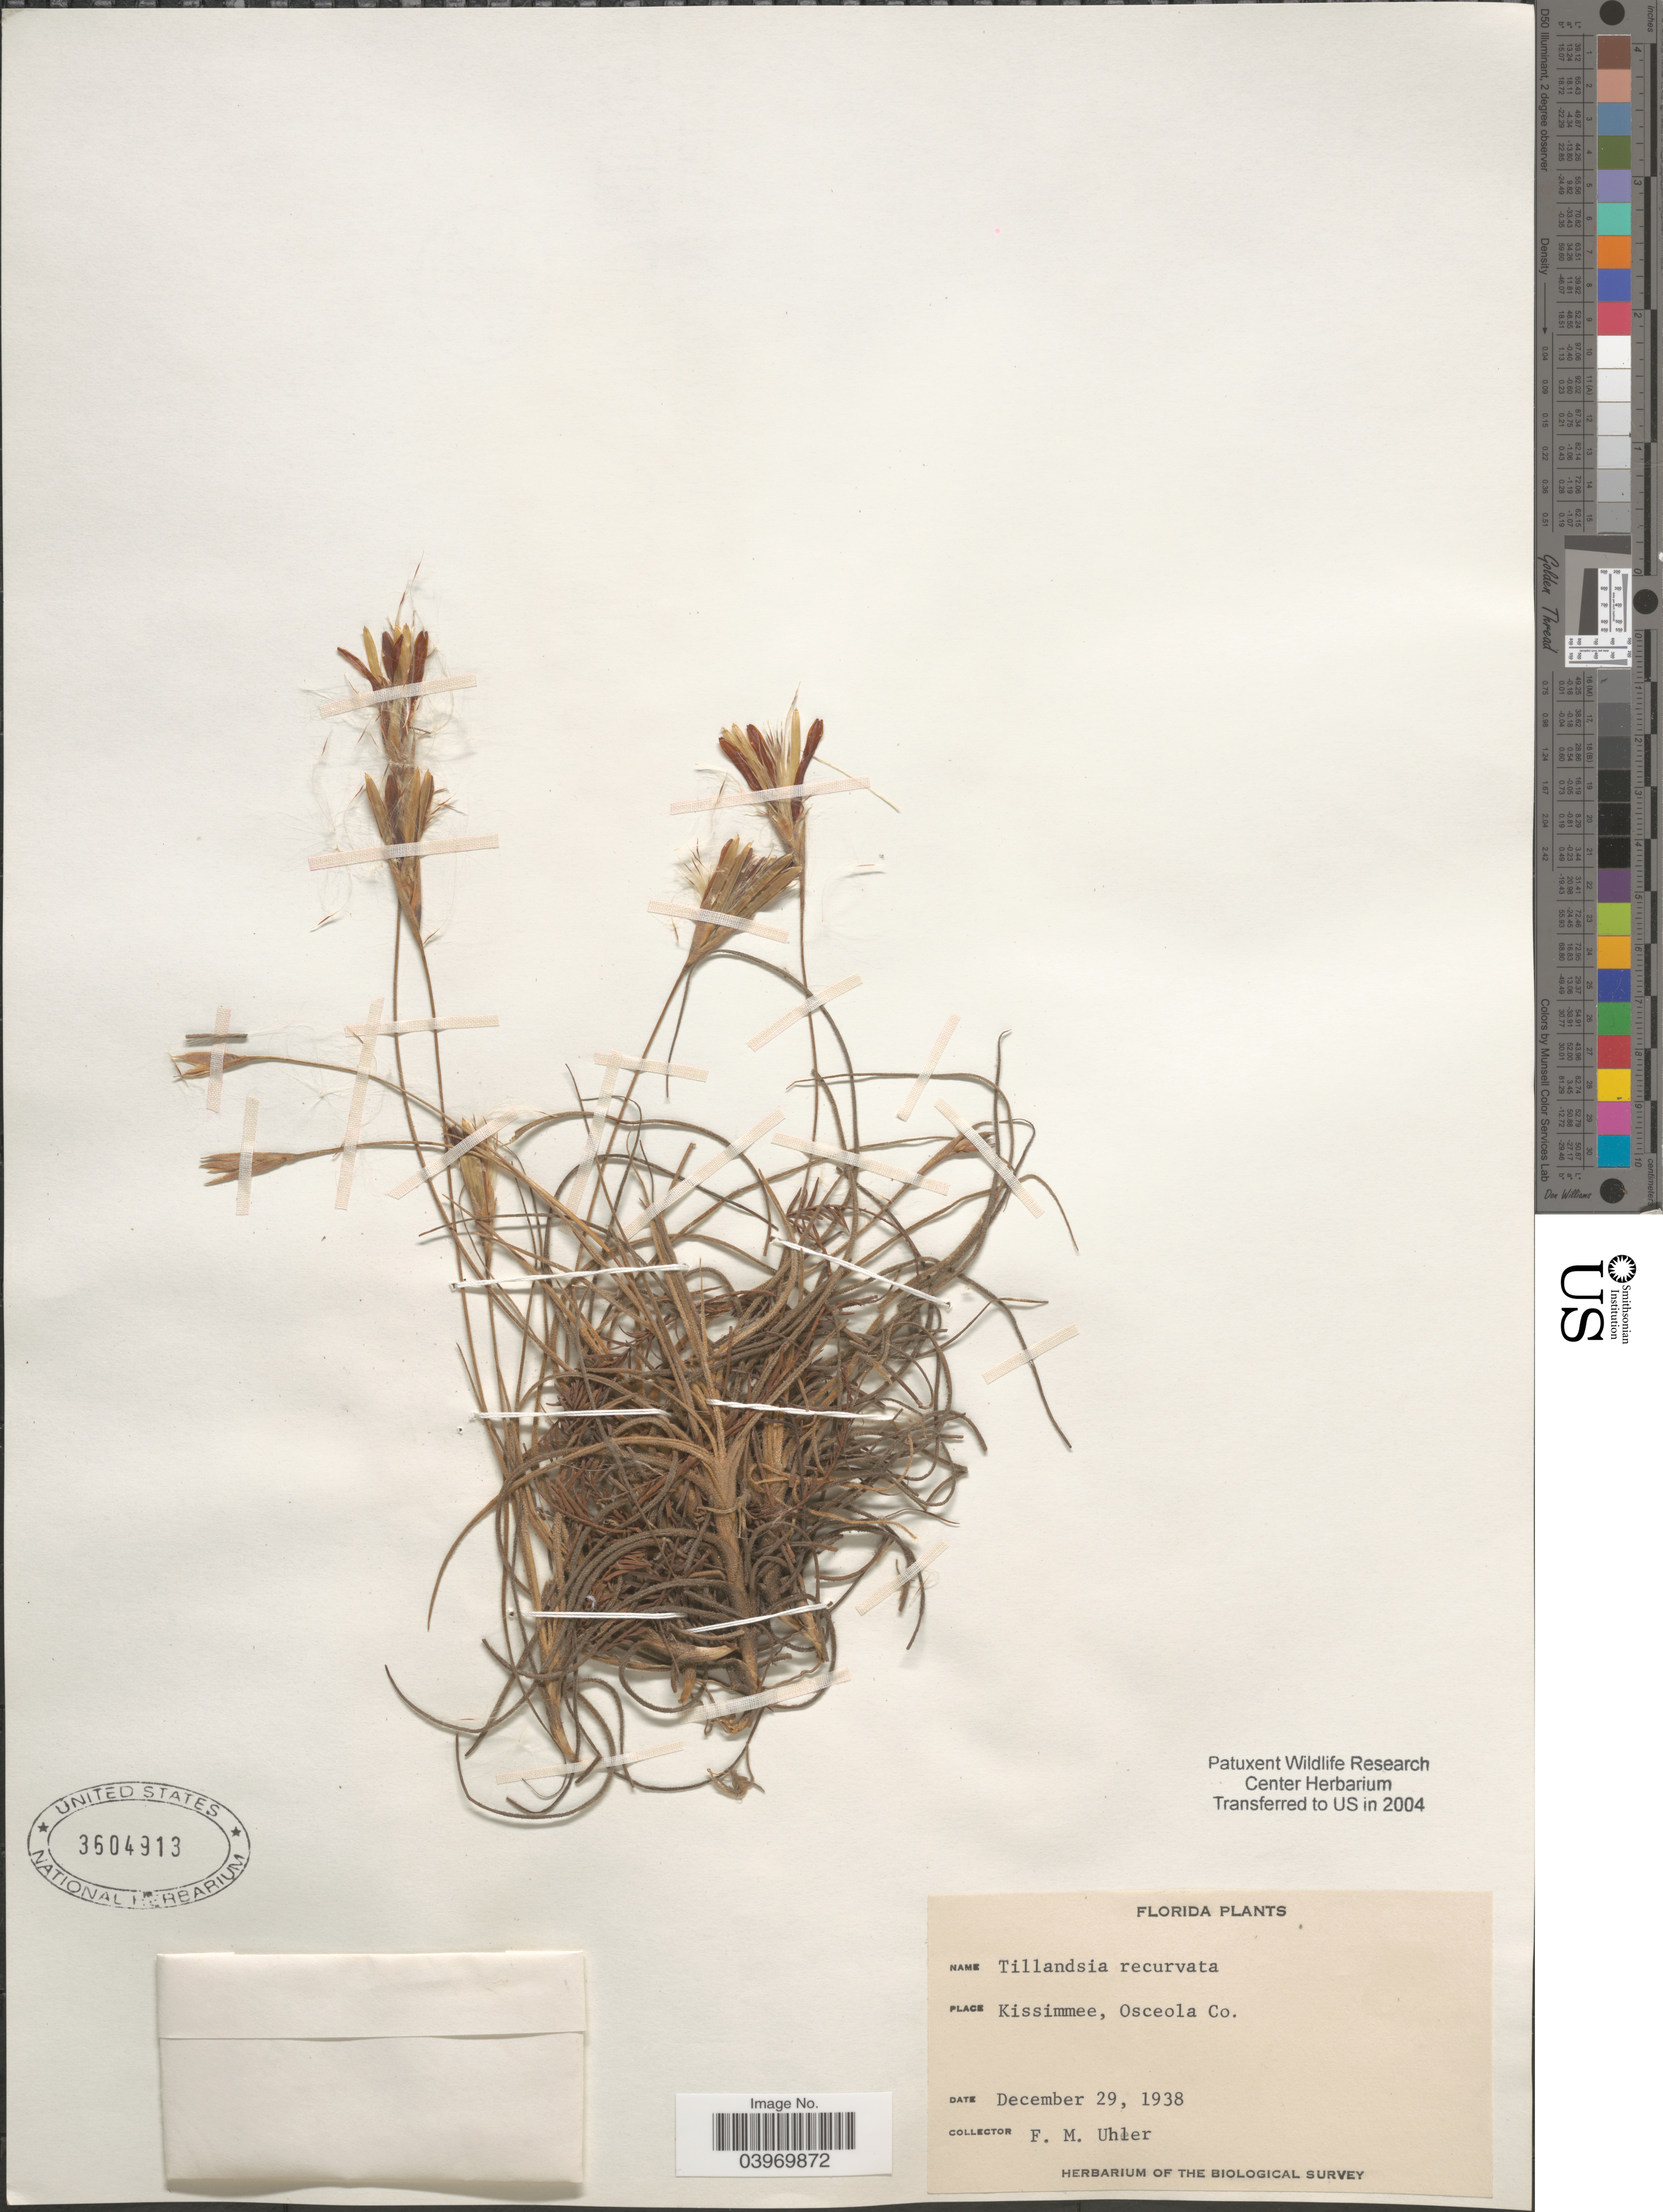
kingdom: Plantae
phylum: Tracheophyta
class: Liliopsida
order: Poales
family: Bromeliaceae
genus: Tillandsia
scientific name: Tillandsia recurvata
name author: L.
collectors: F. M. Uhler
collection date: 1938-12-29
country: United States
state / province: Florida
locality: Kissimmee, Osceola Co.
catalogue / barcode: US 3604913